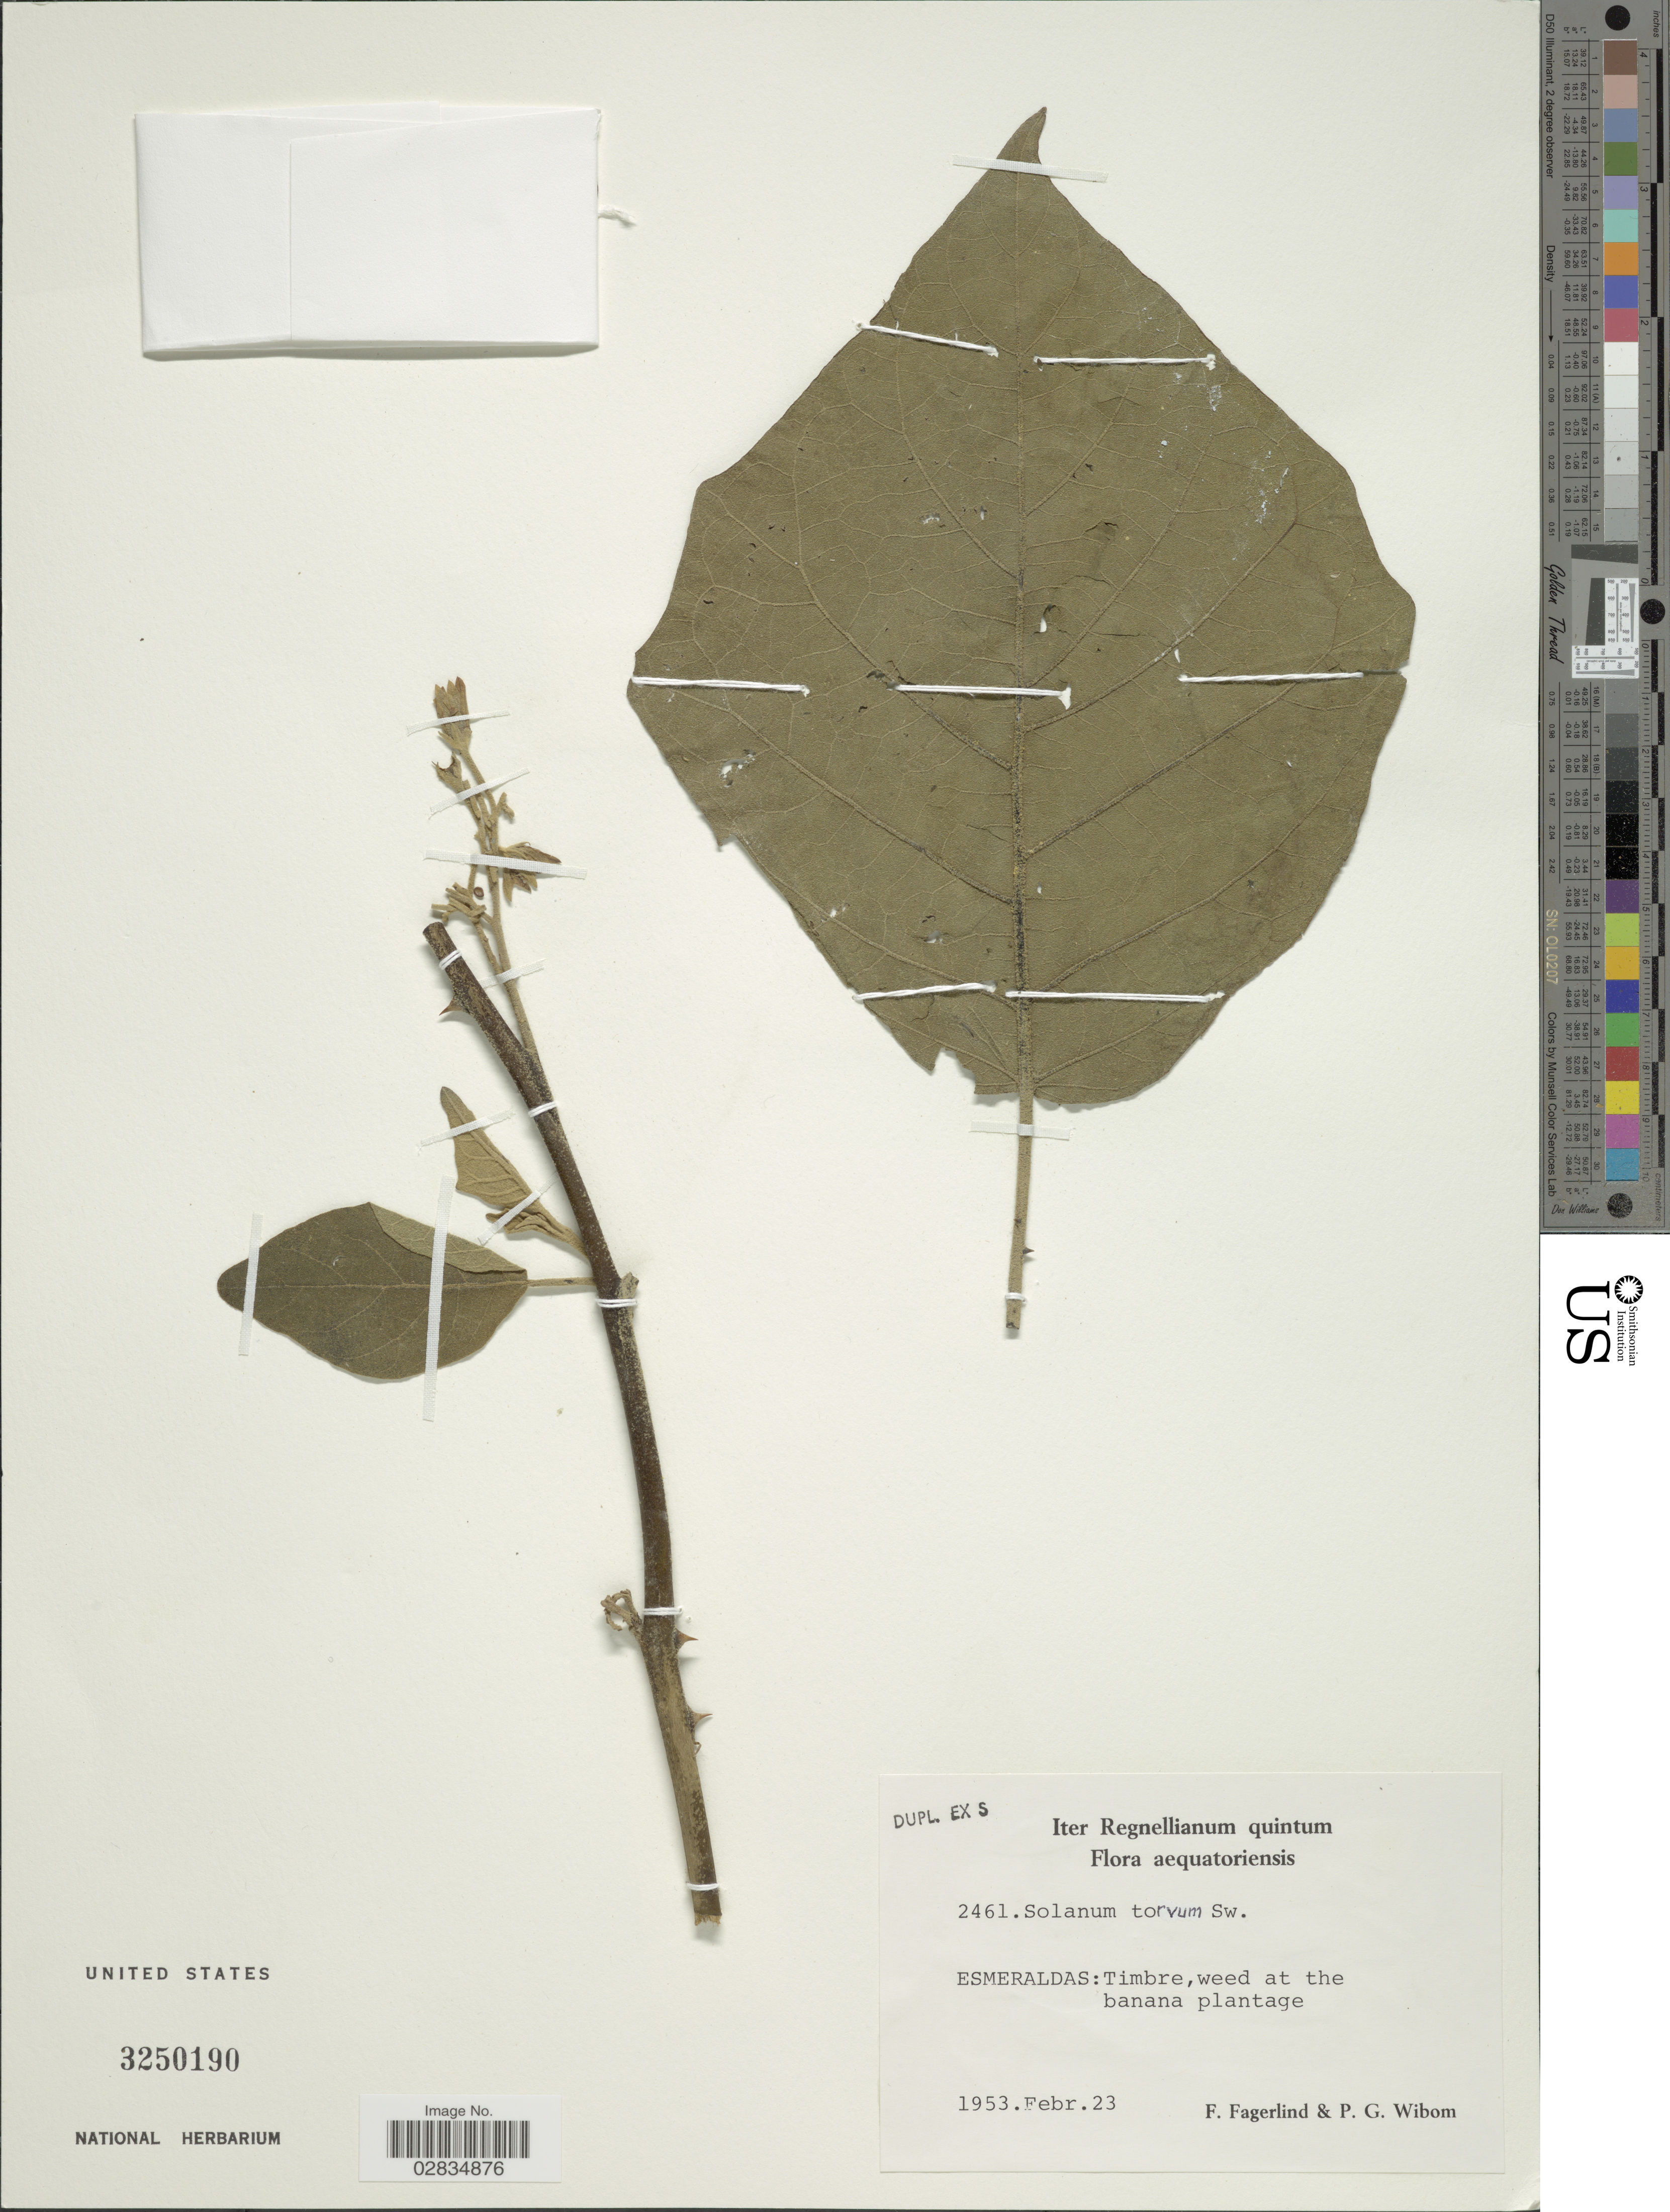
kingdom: Plantae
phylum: Tracheophyta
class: Magnoliopsida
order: Solanales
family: Solanaceae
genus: Solanum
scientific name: Solanum torvum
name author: Sw.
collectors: F. Fagerlind & P. Wibom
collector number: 2461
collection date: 1953-02-23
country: Ecuador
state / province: Esmeraldas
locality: Timbre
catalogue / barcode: US 3250190